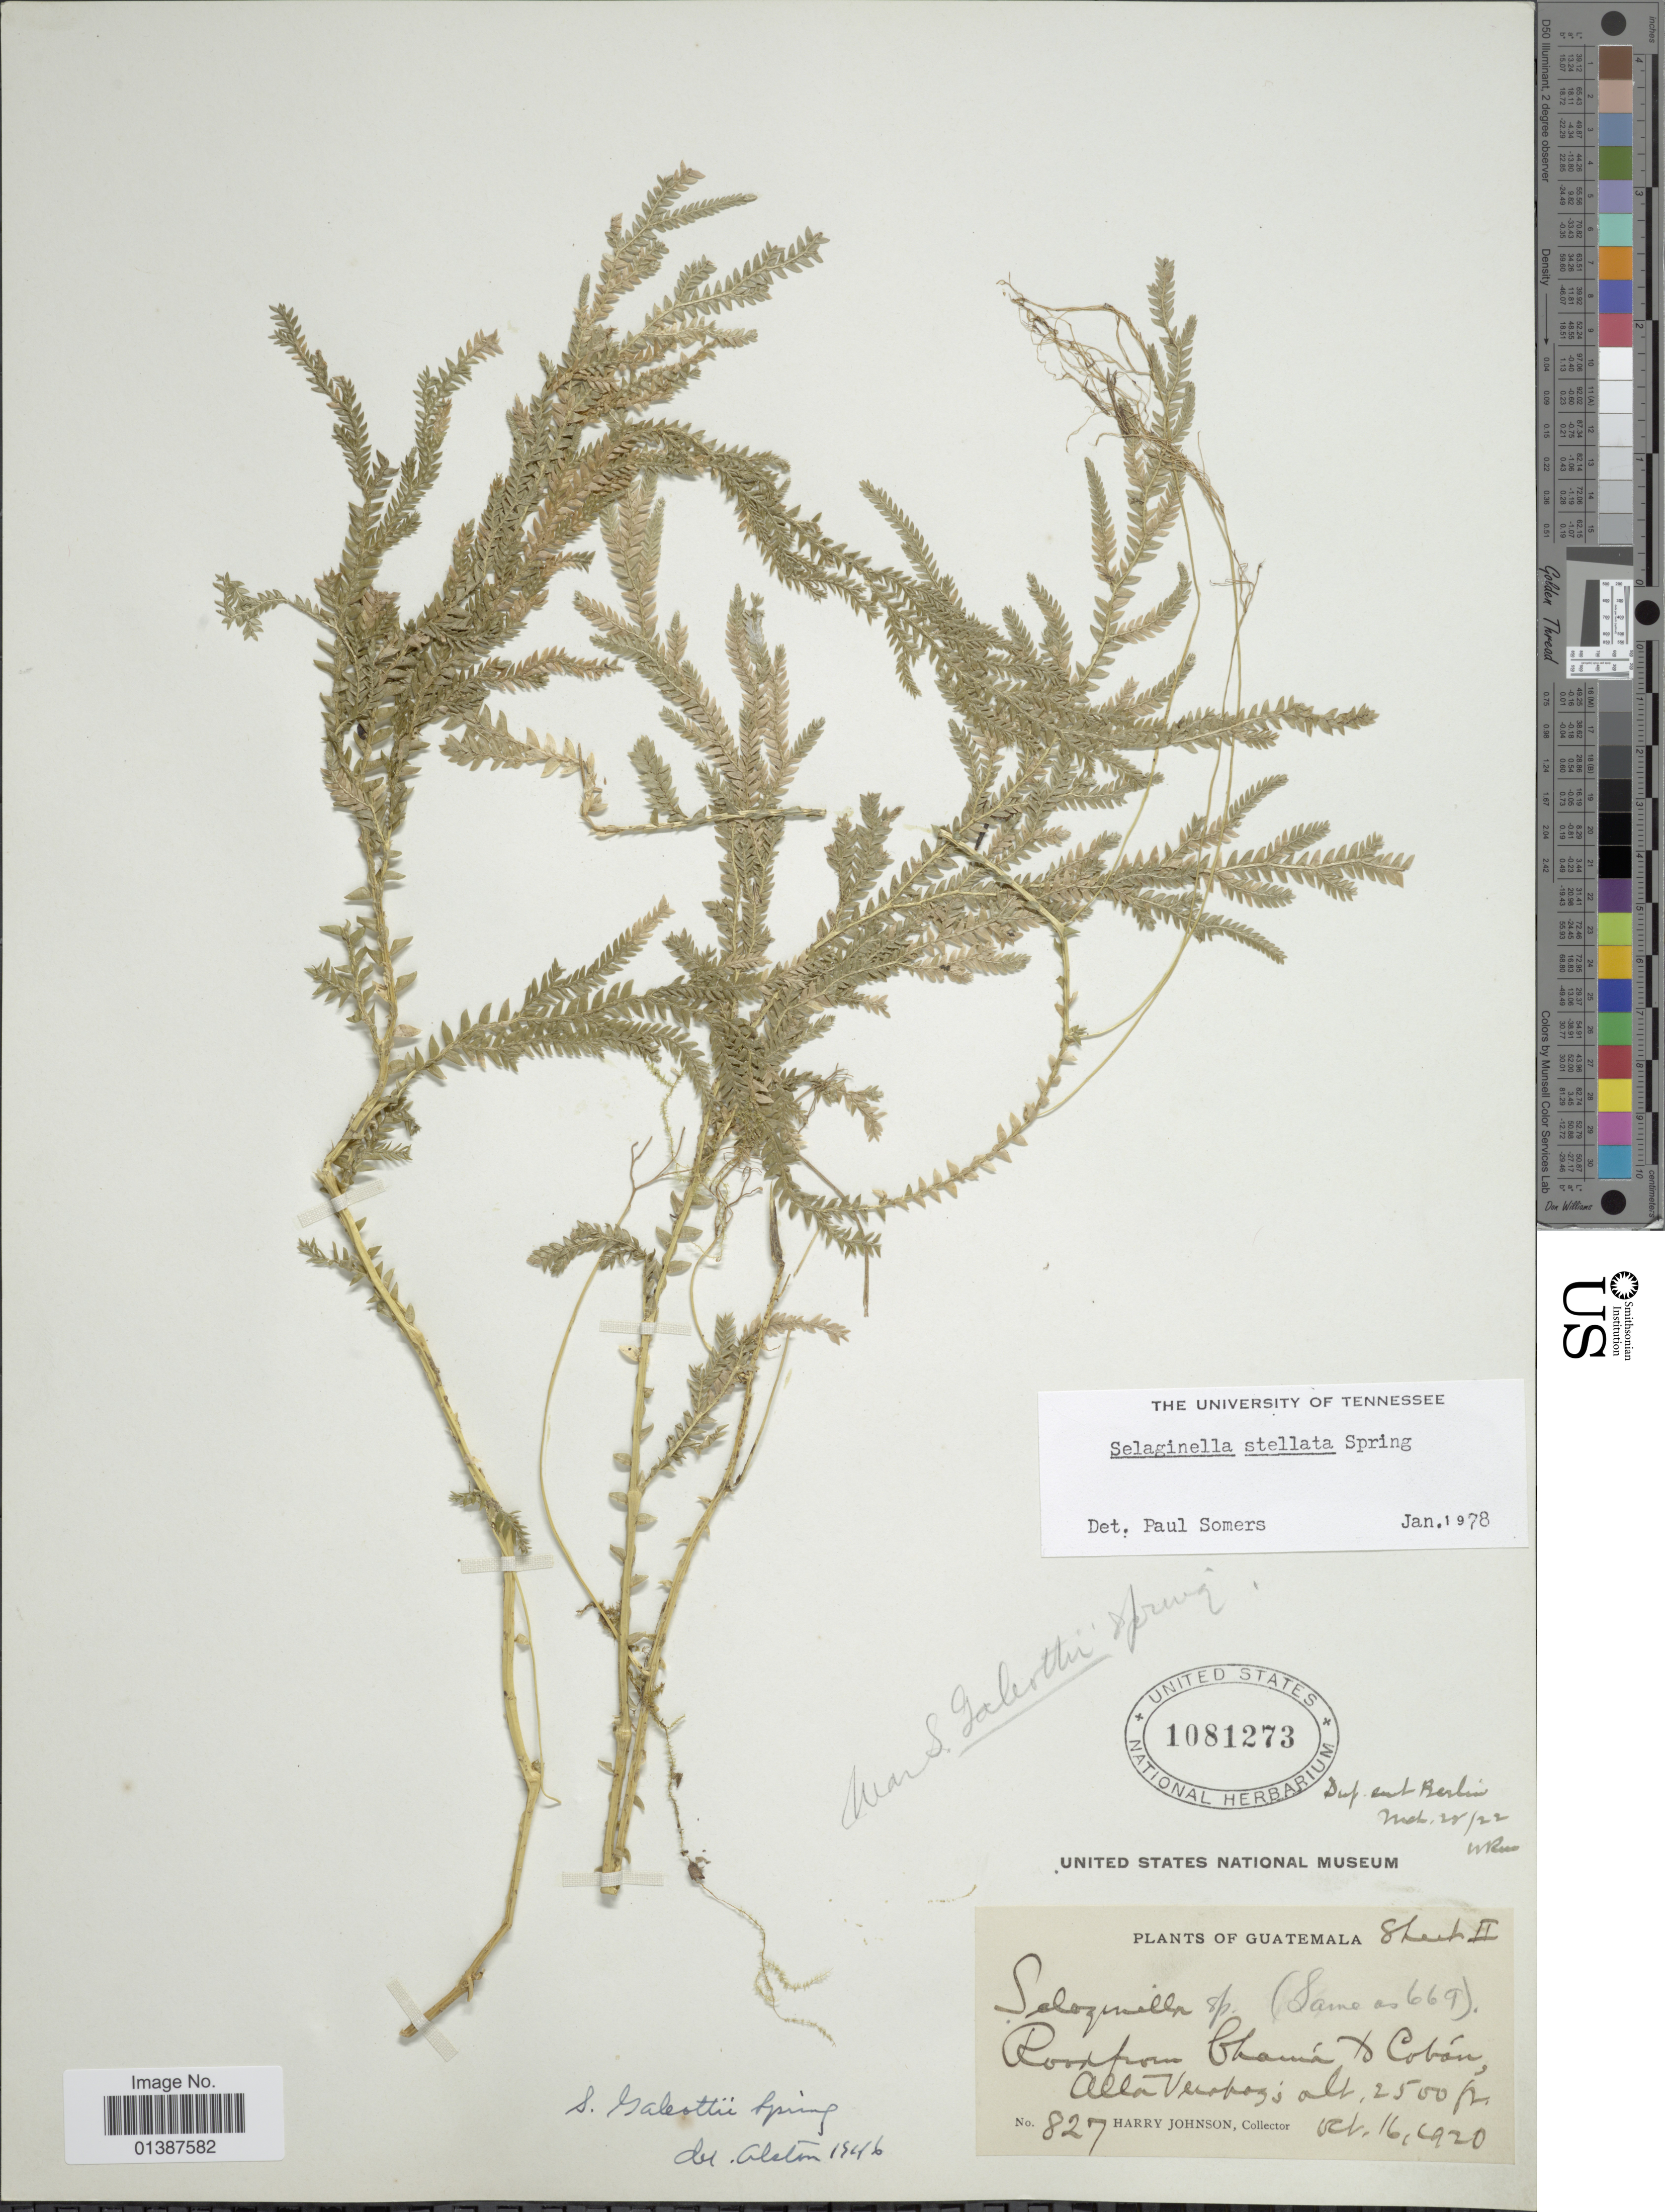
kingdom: Plantae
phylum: Tracheophyta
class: Lycopodiopsida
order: Selaginellales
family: Selaginellaceae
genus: Selaginella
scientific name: Selaginella galeottii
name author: Spring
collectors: H. Johnson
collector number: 827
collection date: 1920-10-16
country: Guatemala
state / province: Alta Verapaz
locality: Road from Chama to Cobán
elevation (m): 762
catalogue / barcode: US 1081273